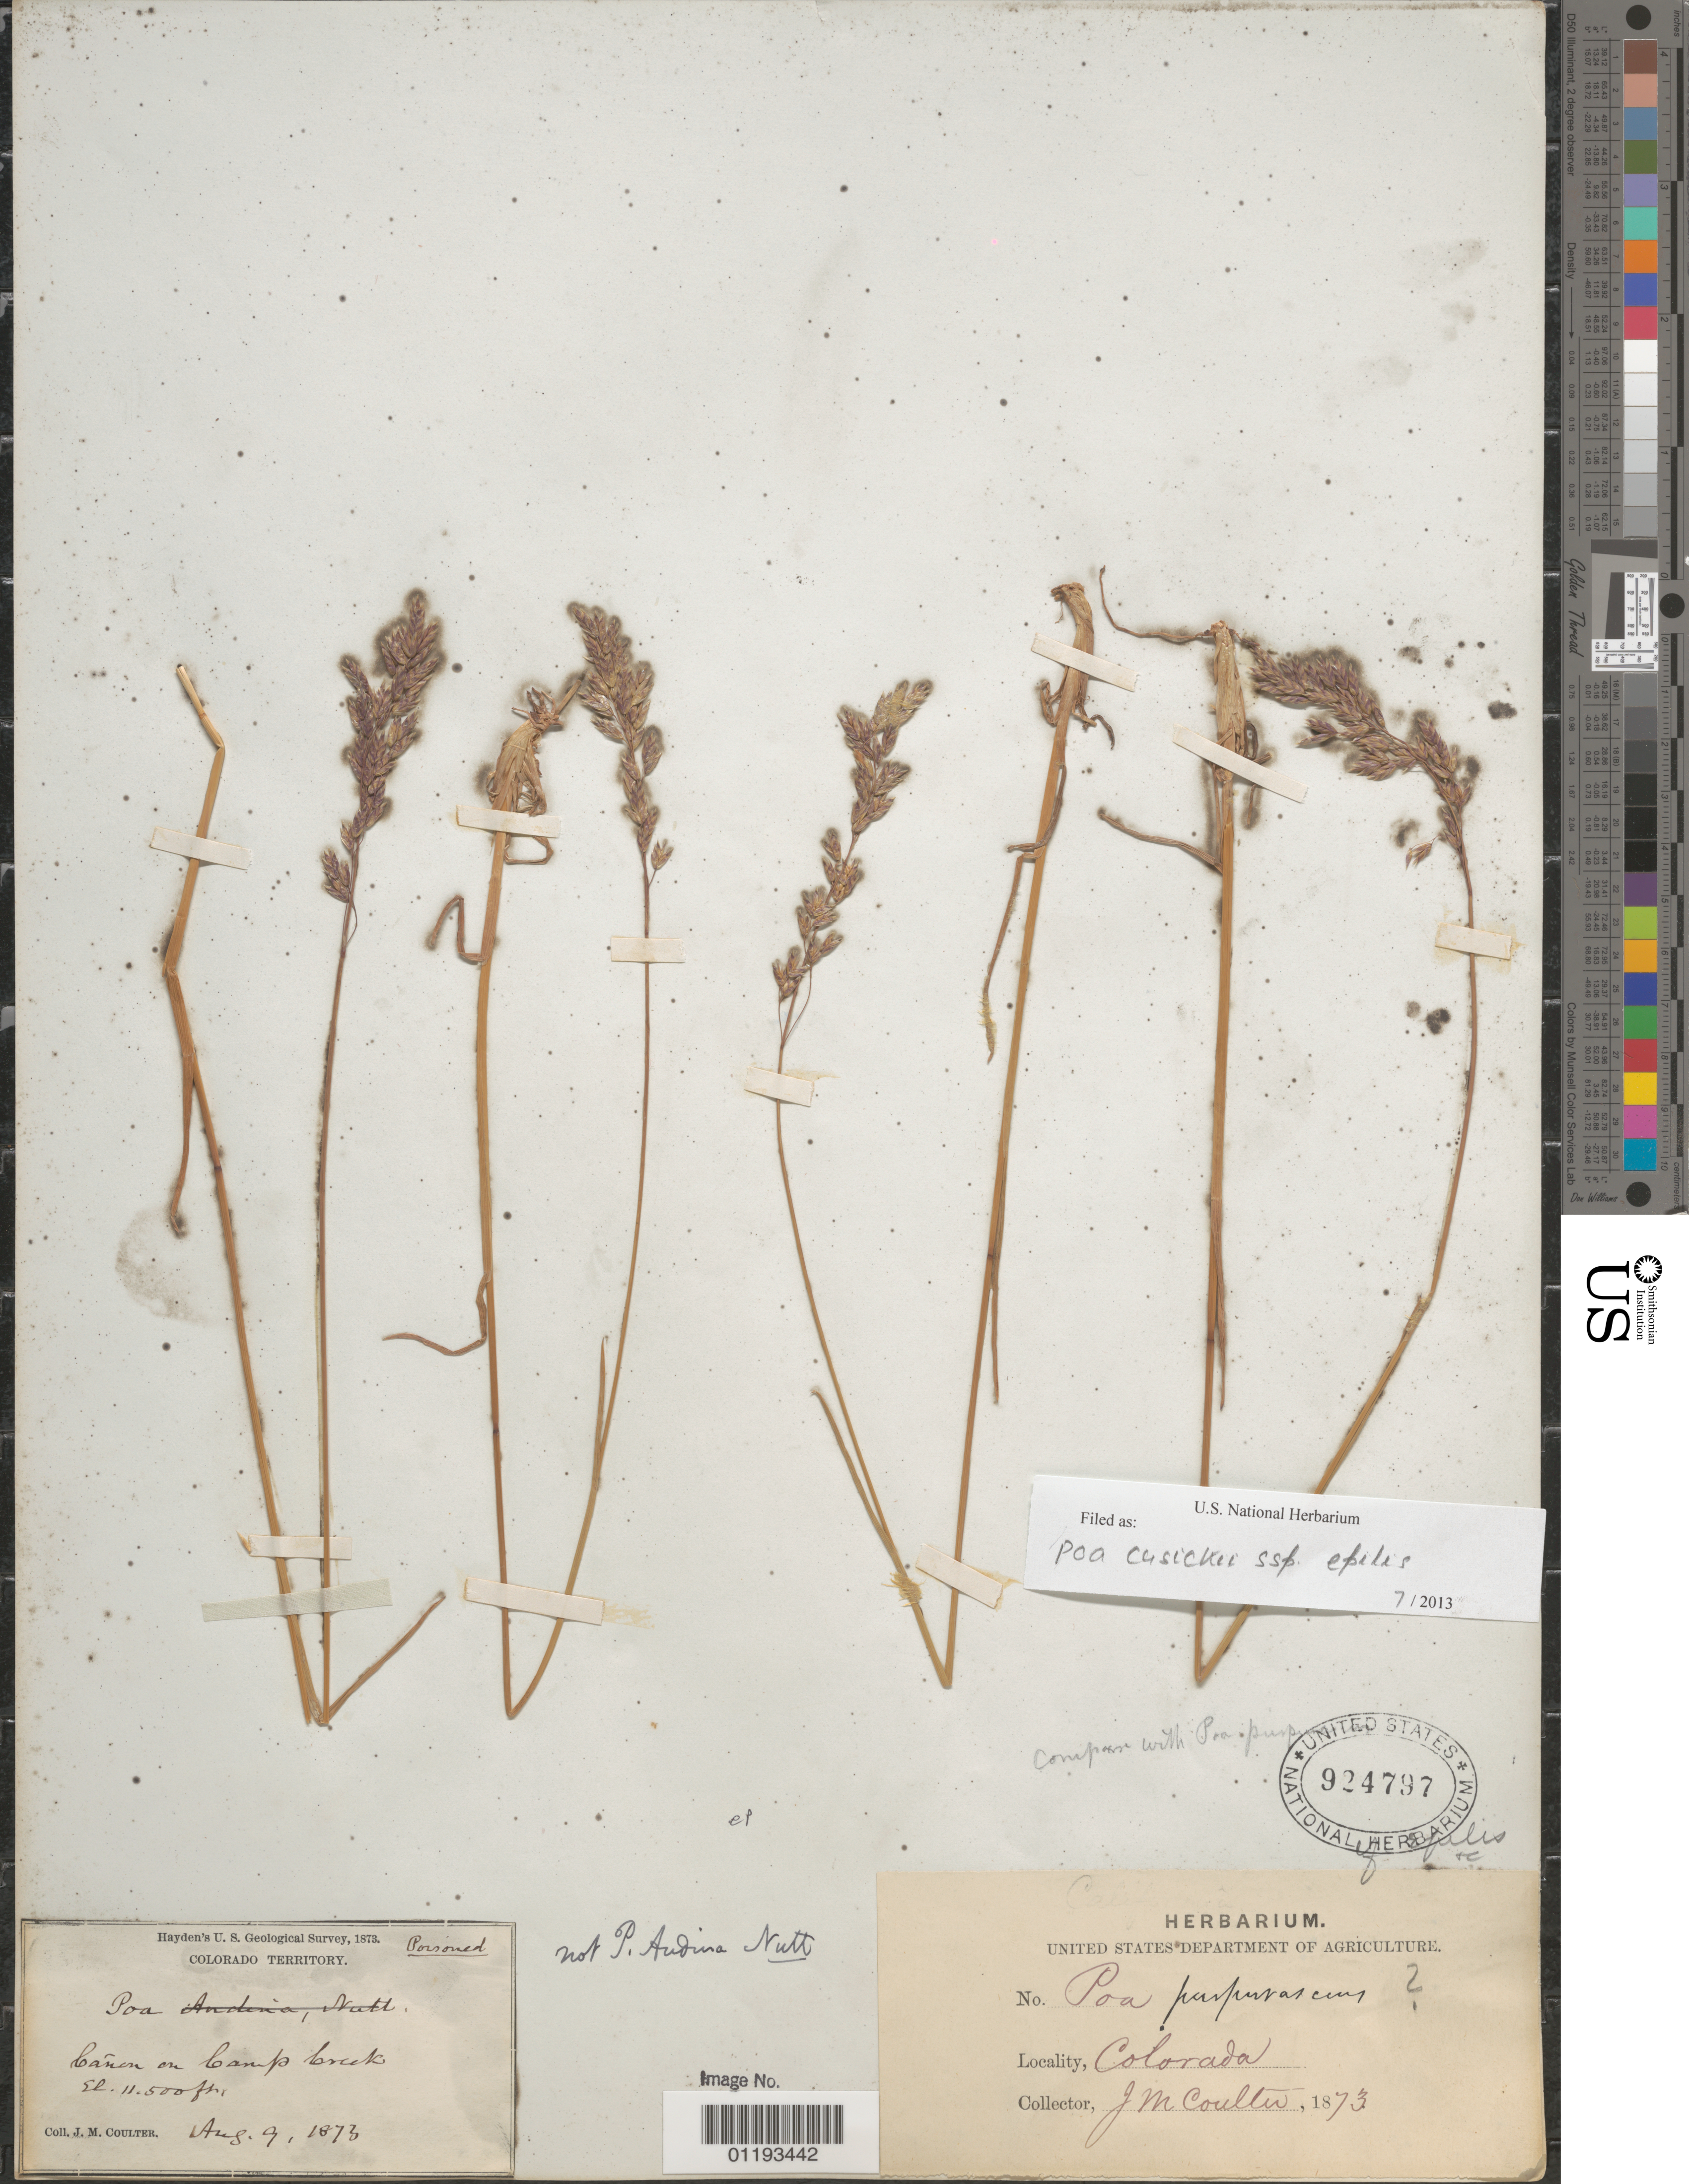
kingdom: Plantae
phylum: Tracheophyta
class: Liliopsida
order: Poales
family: Poaceae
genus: Poa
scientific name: Poa cusickii subsp. epilis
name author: (Scribn.) W.A. Weber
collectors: J. M. Coulter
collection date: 1873-08-09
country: United States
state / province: Colorado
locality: Canon on Camp Creek.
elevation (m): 3505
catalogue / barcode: US 924797